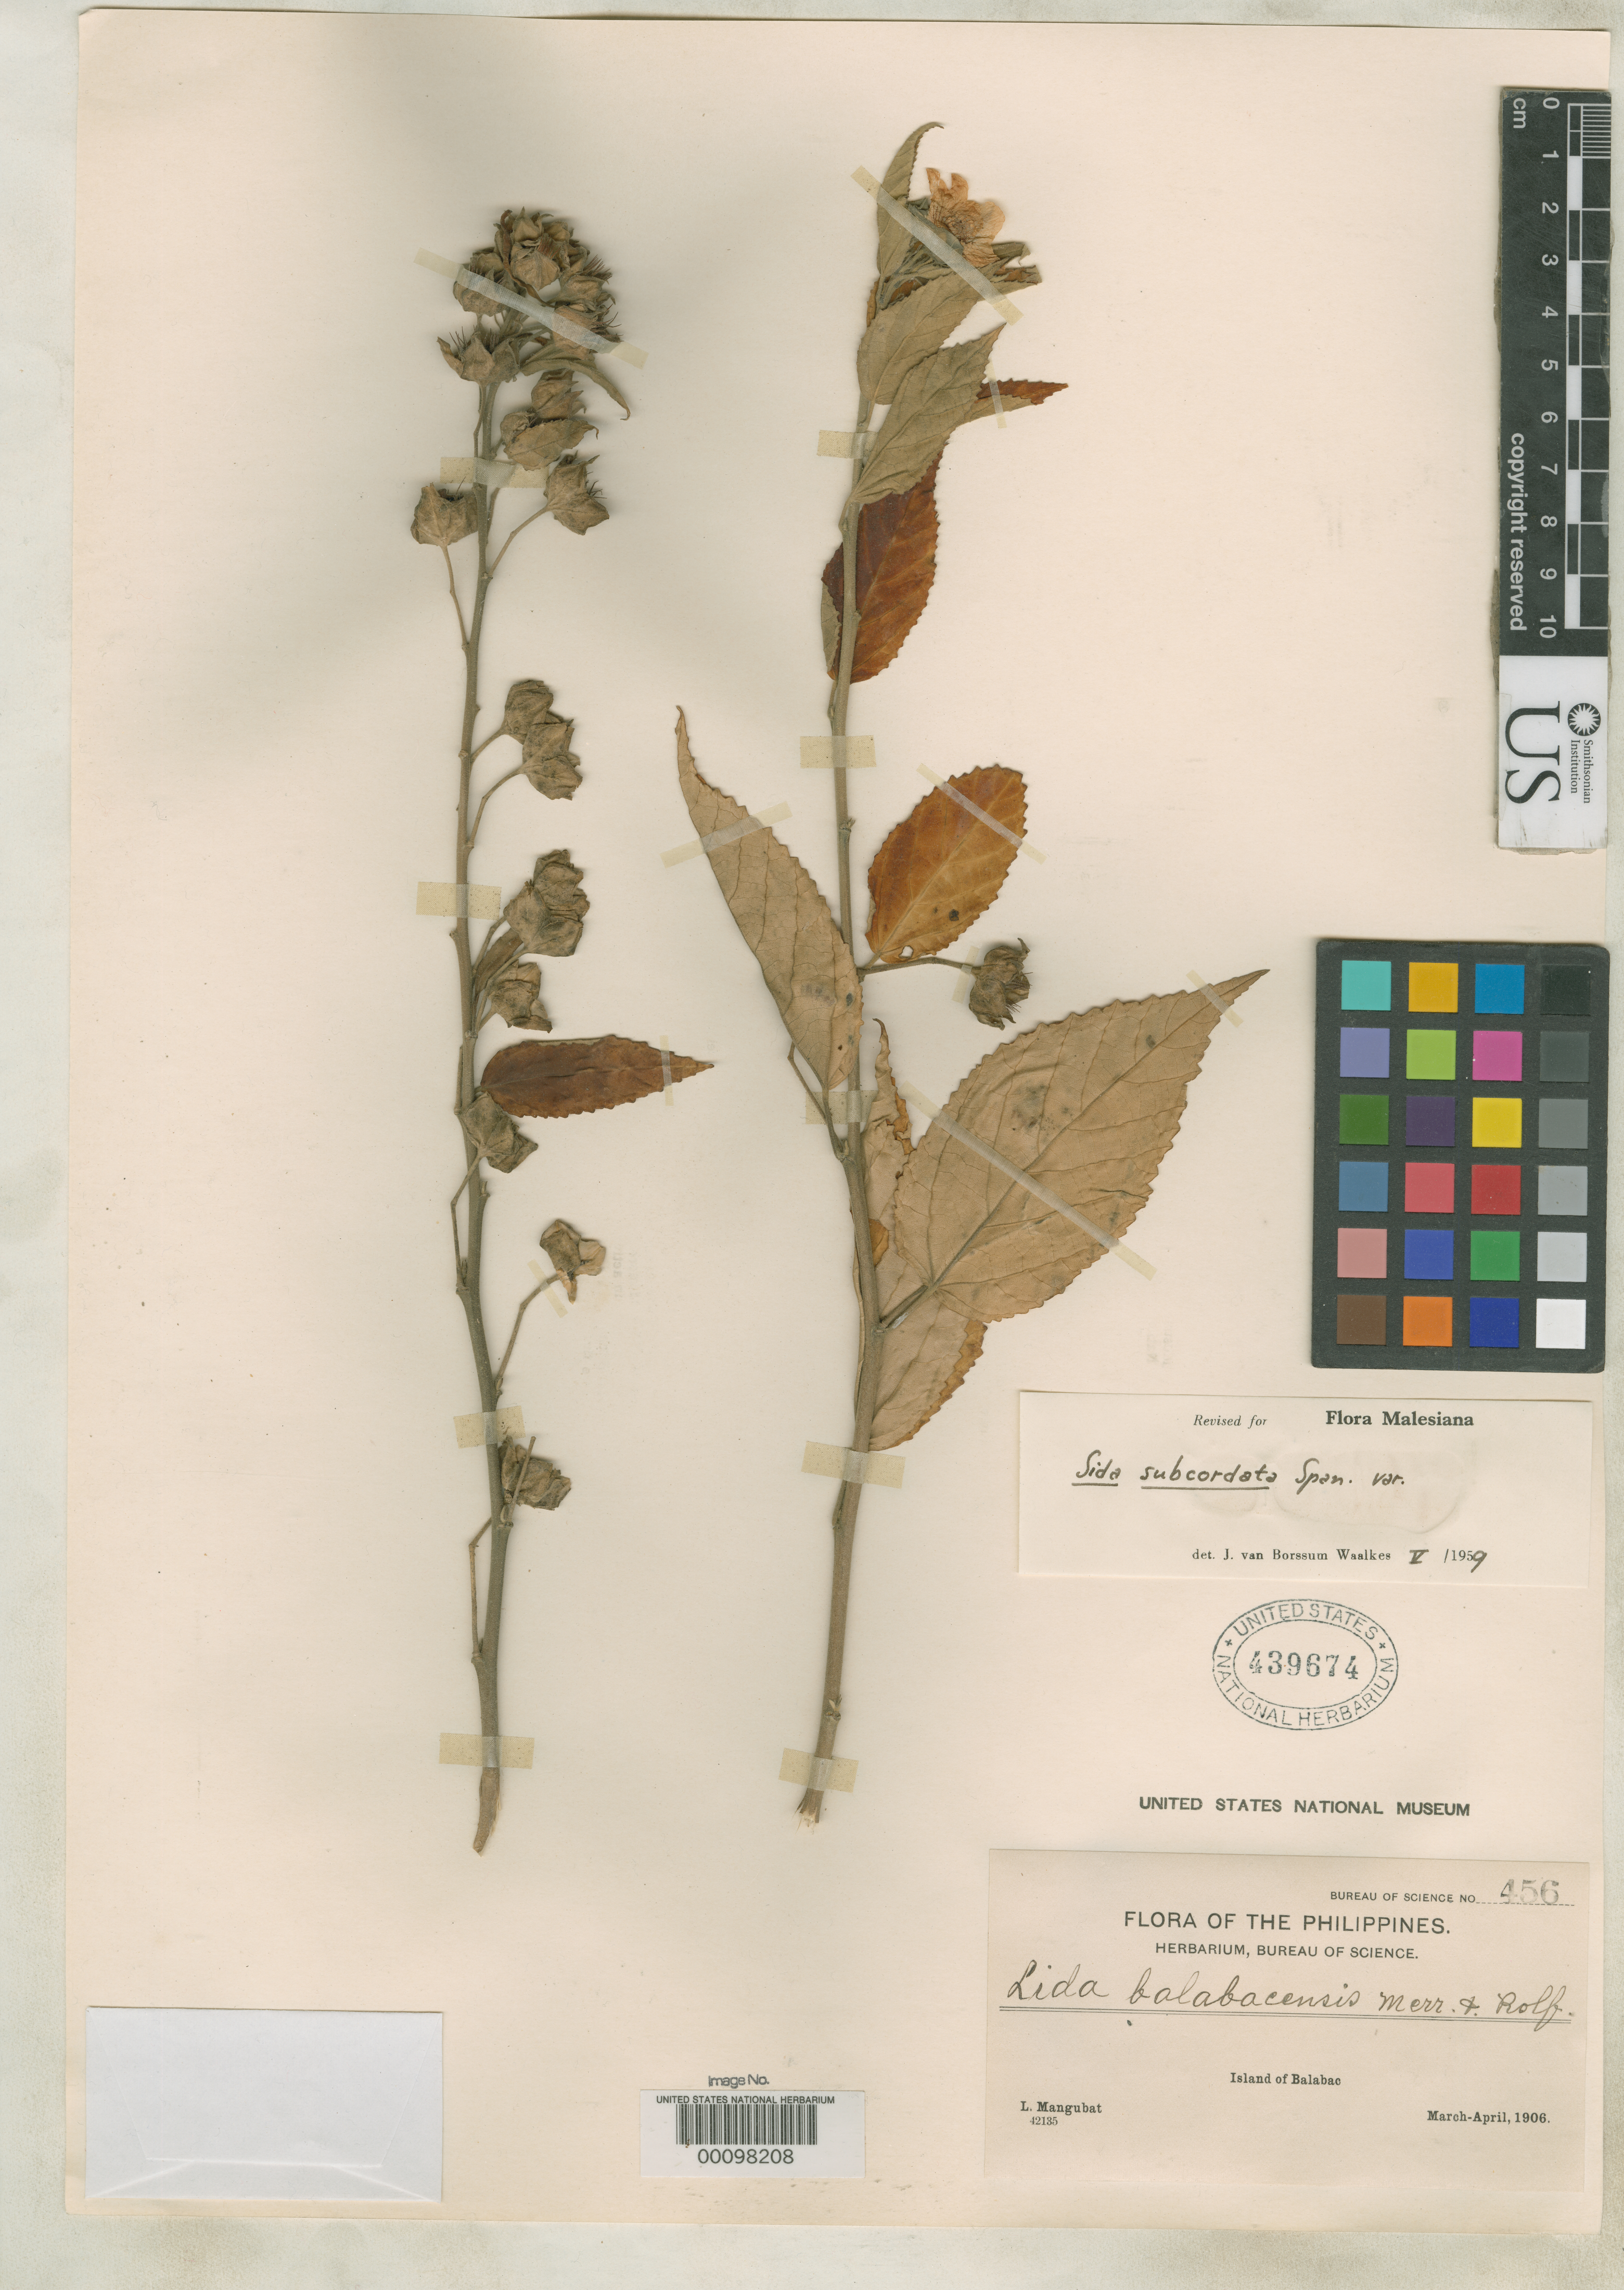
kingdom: Plantae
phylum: Tracheophyta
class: Magnoliopsida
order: Malvales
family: Malvaceae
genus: Sida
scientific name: Sida balabacensis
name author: Merr. & Rolfe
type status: Isotype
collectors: L. Mangubat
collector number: Bur. Sci. 456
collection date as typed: Mar 1906 to -- Apr 1906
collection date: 1906-03/1906-04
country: Philippines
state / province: Mimaropa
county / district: Palawan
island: Balabac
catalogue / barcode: US 439674